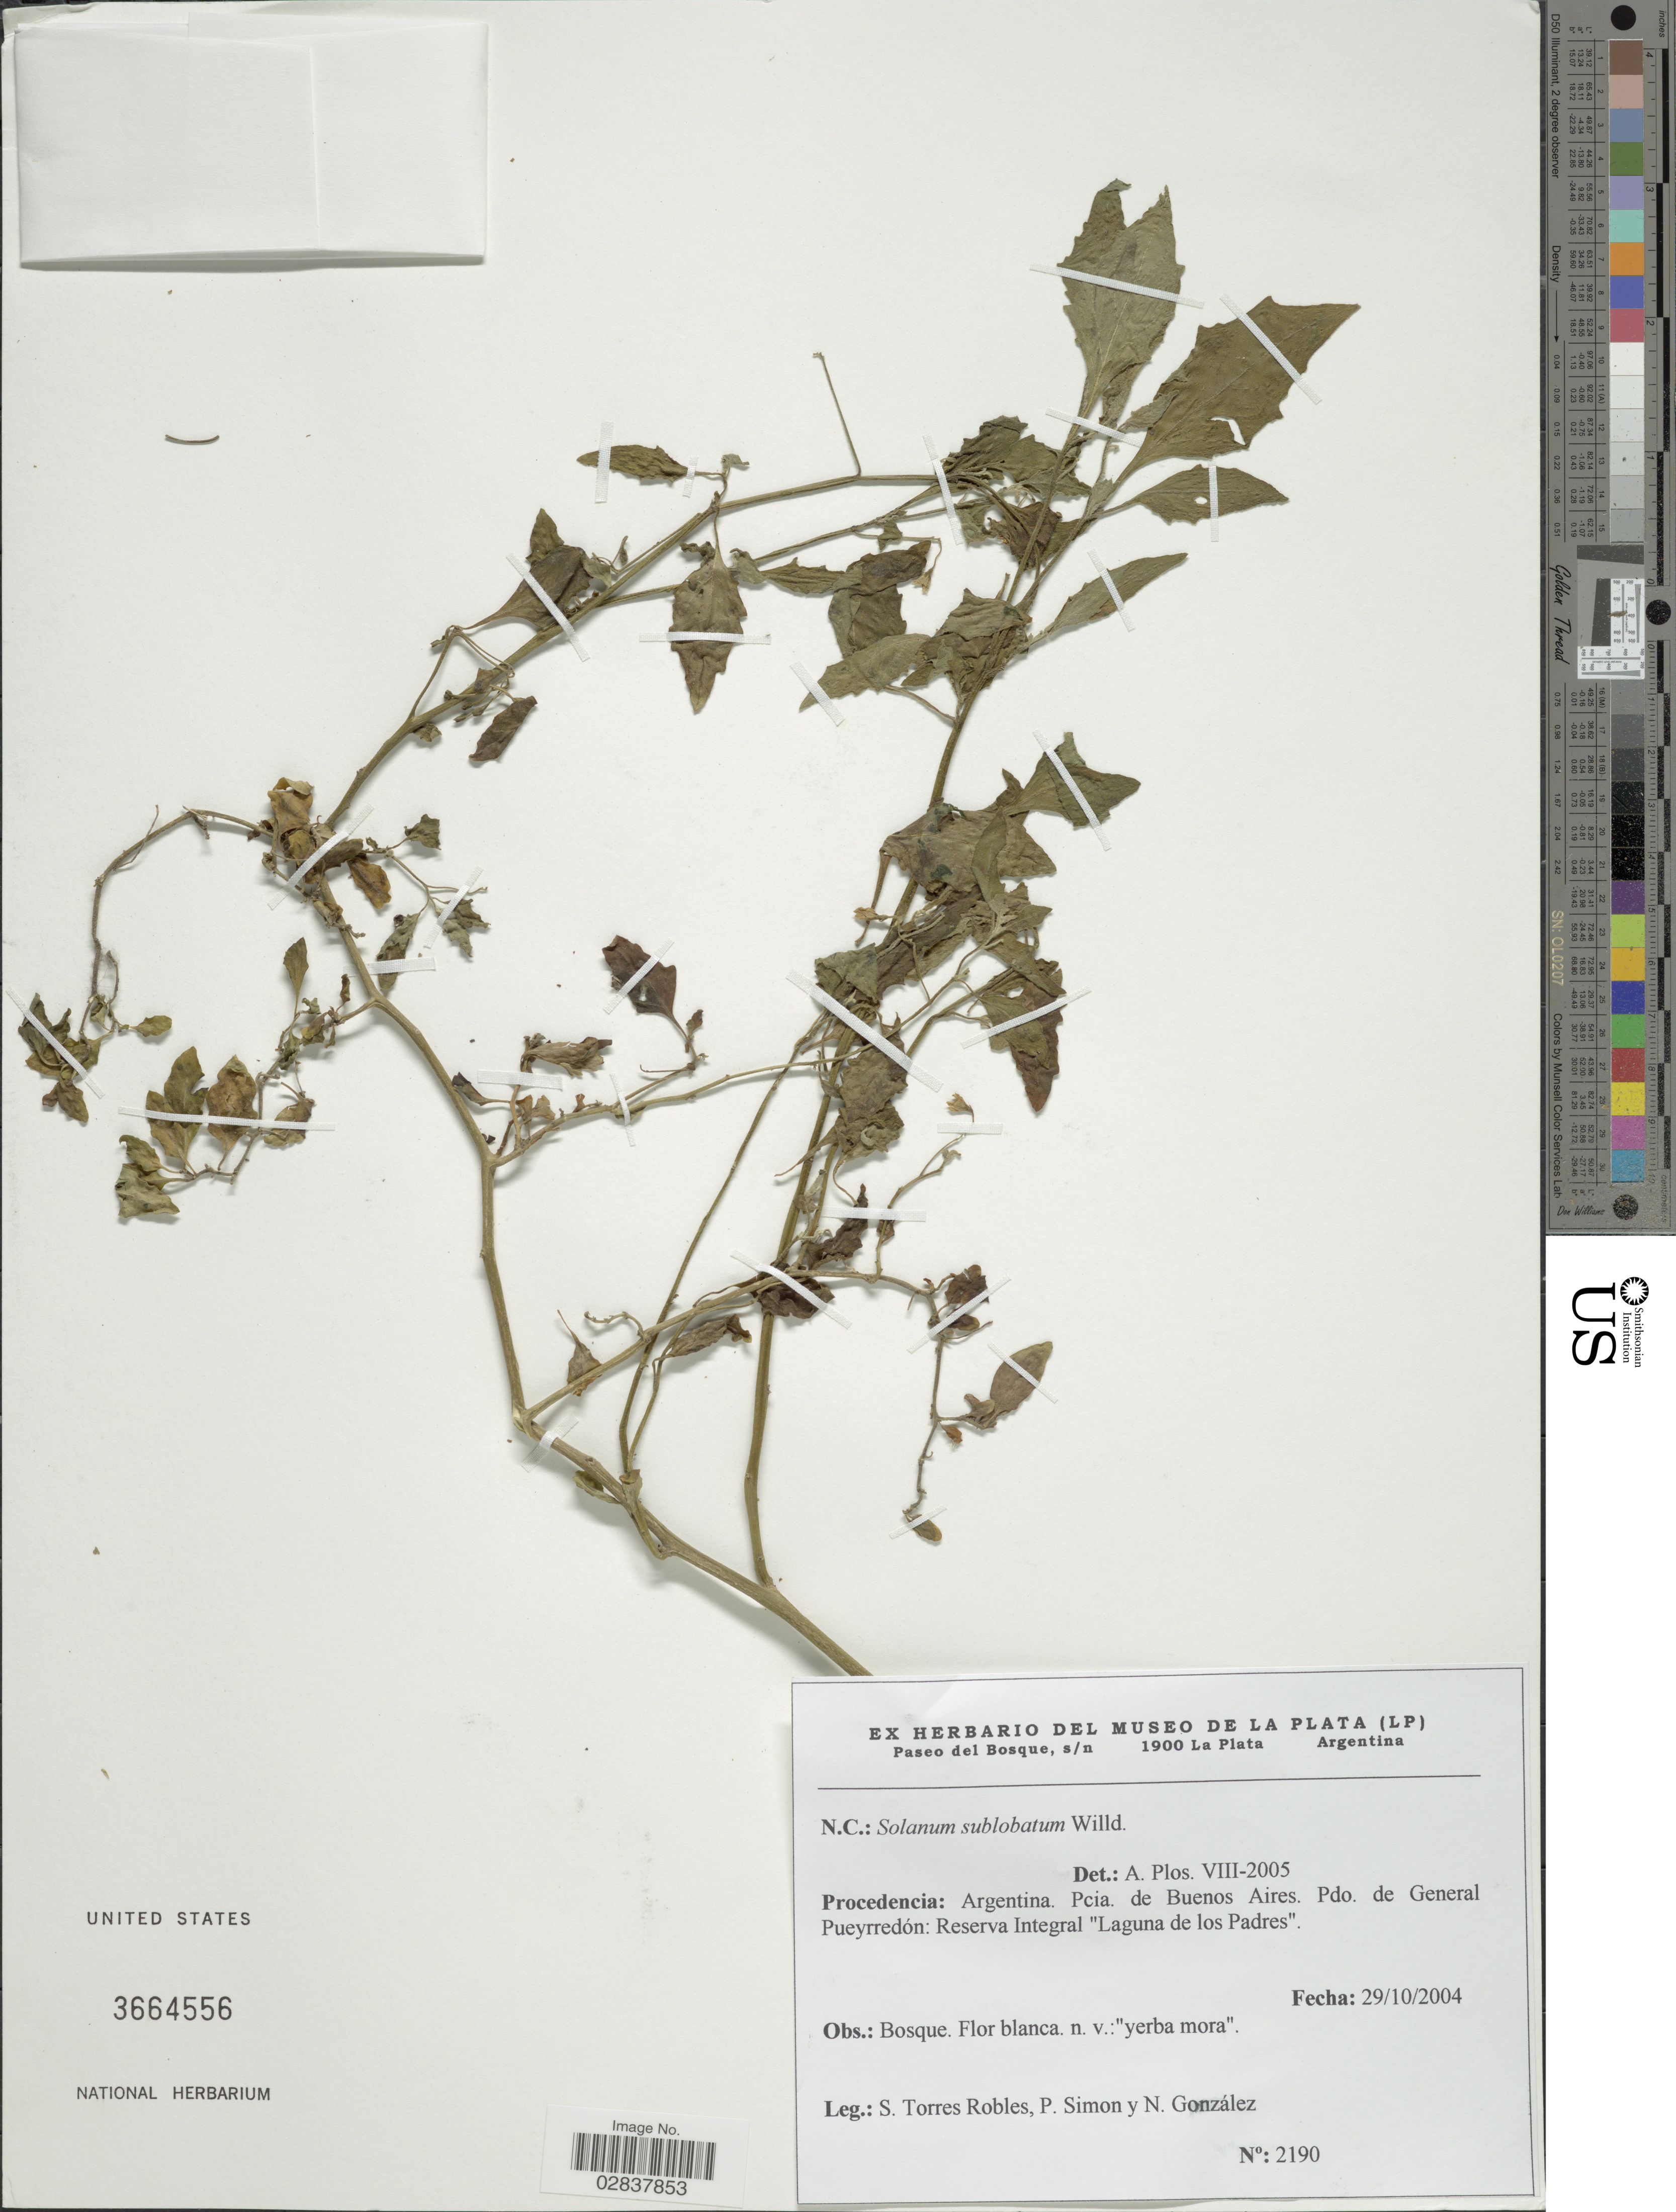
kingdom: Plantae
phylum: Tracheophyta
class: Magnoliopsida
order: Solanales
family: Solanaceae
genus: Solanum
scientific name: Solanum sublobatum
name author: Roem. & Schult.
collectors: S. Torres Robles, P. Simon & N. Gonzalez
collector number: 2190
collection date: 2004-10-29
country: Argentina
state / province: Buenos Aires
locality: Pdo. de General Pueyrredón, Reserva Integral 'Laguna de los Padres'.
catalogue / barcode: US 3664556